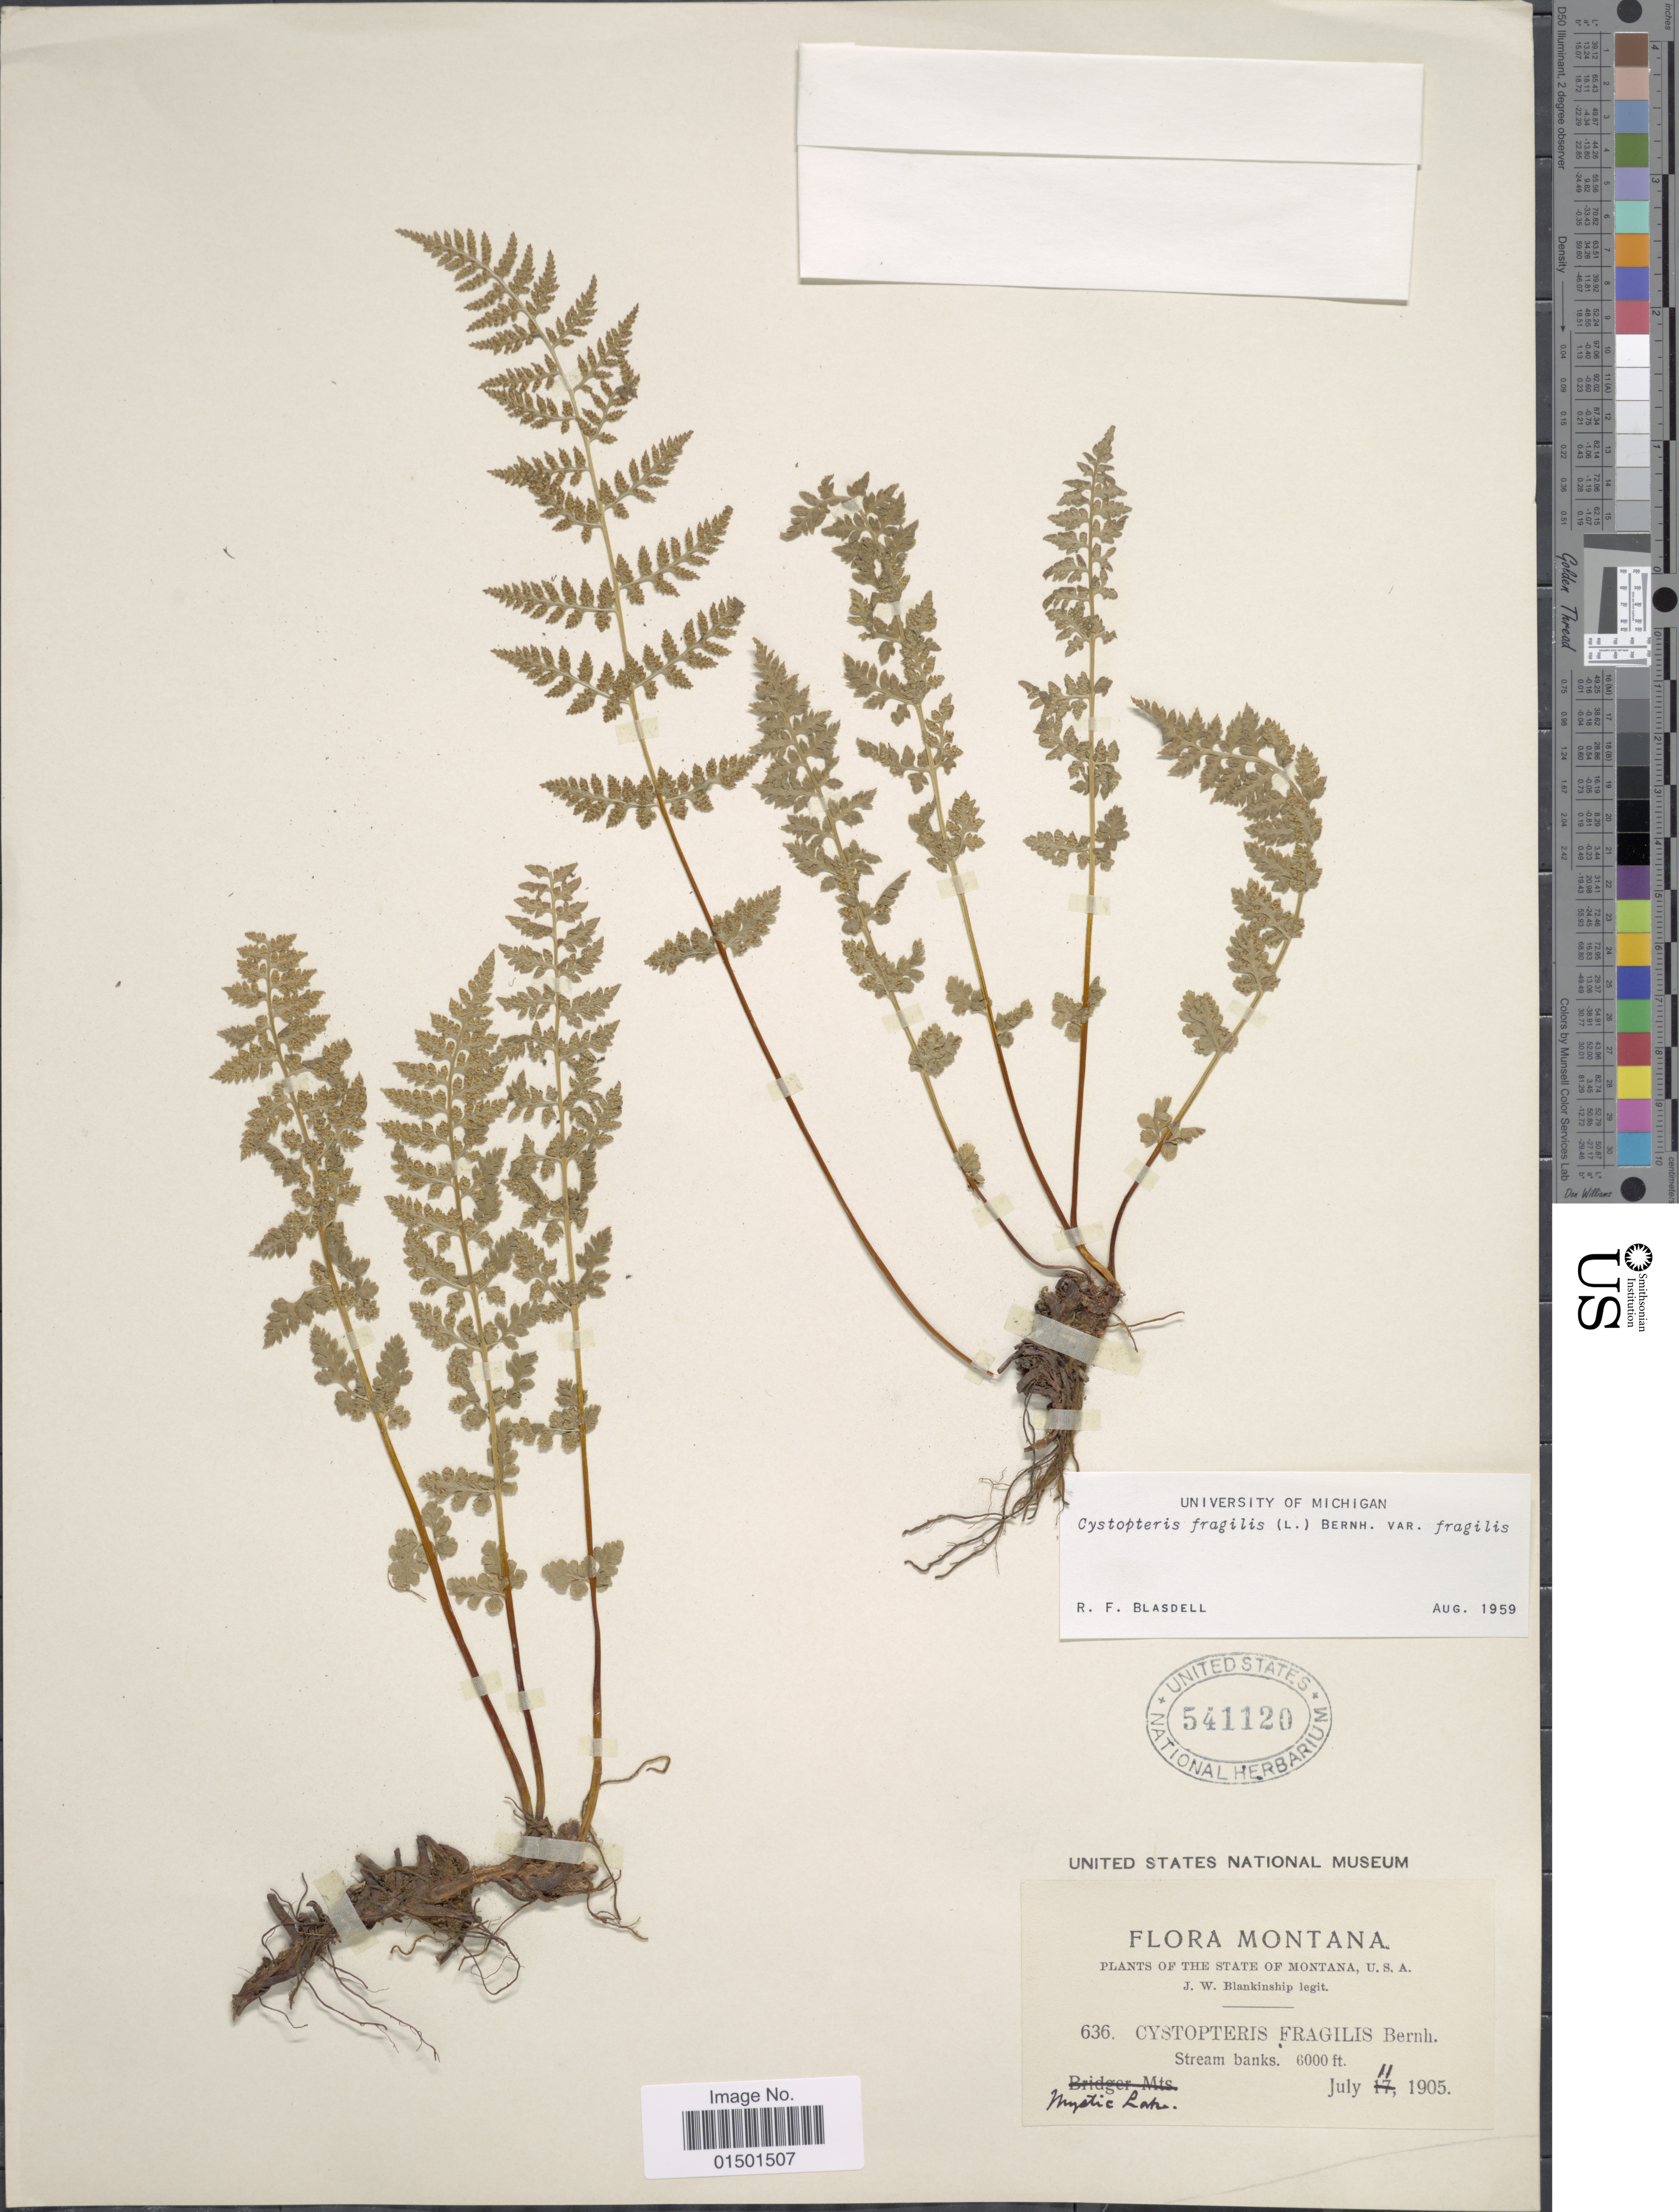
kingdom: Plantae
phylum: Tracheophyta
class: Polypodiopsida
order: Polypodiales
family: Cystopteridaceae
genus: Cystopteris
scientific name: Cystopteris fragilis var. fragilis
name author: (L.) Bernh.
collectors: J. W. Blankinship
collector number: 636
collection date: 1905-07-11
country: United States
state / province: Montana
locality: Stream banks. Mystic Lake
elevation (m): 1829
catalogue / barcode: US 541120